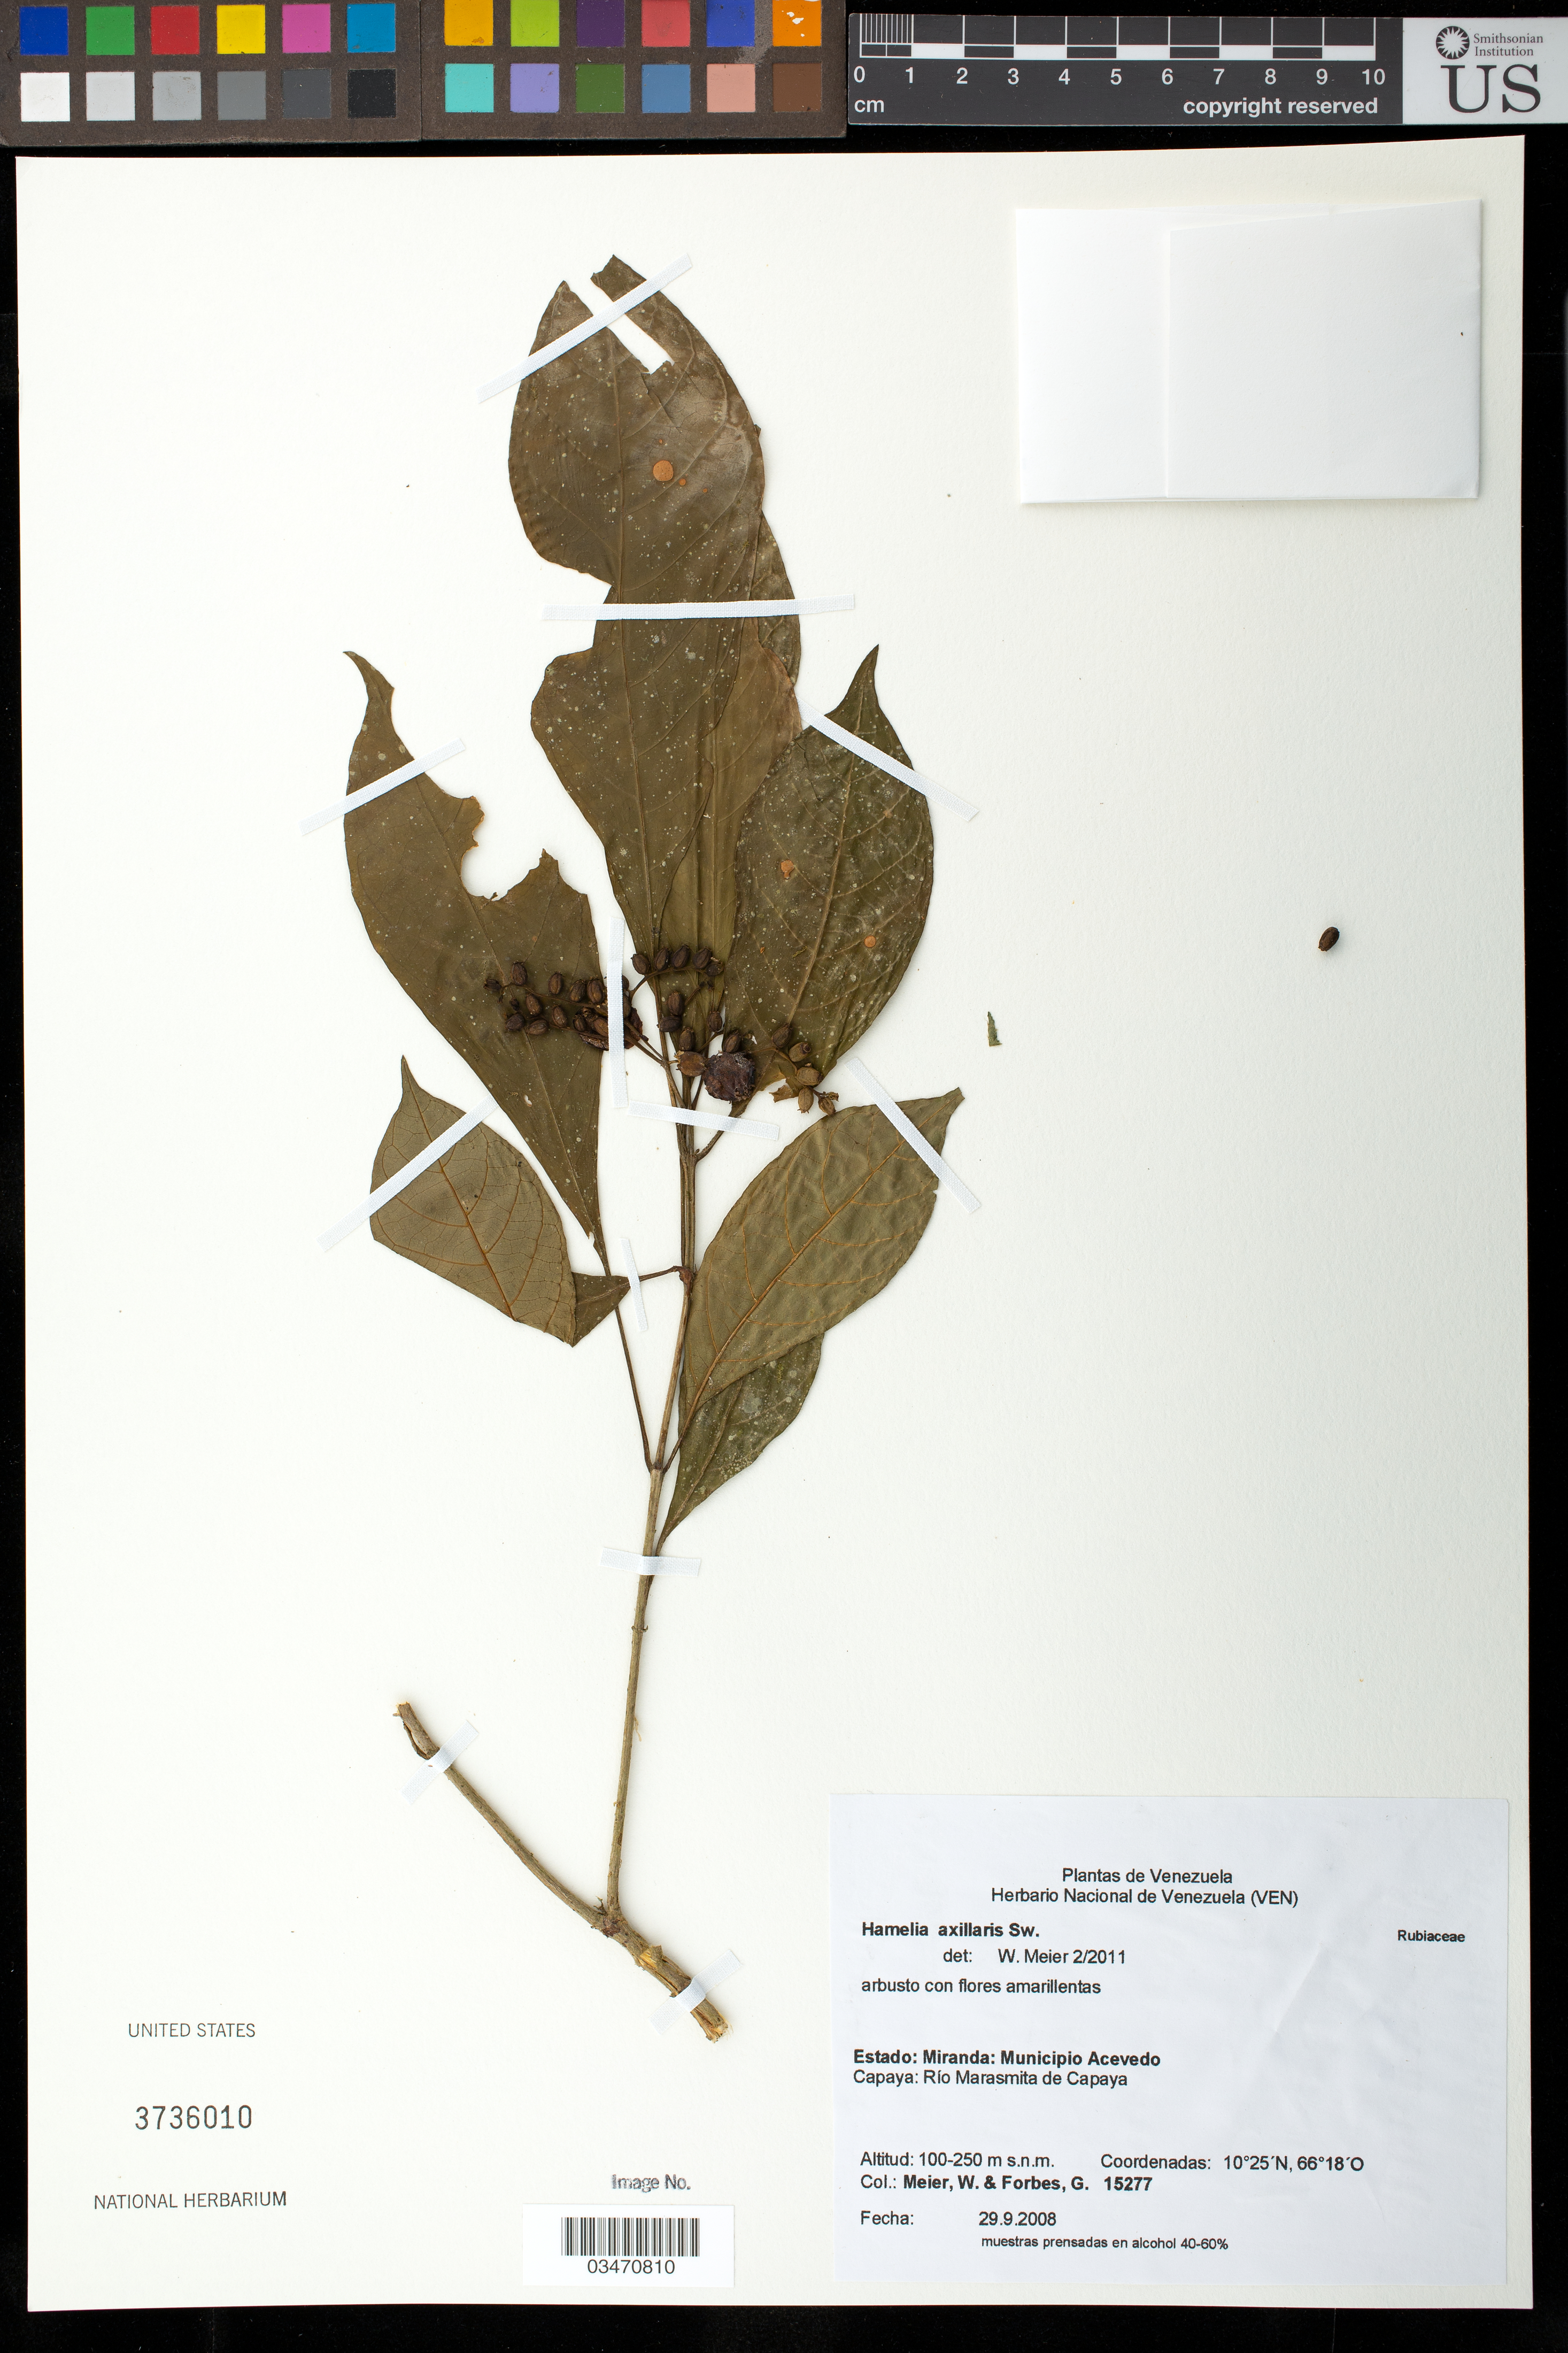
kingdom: Plantae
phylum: Tracheophyta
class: Magnoliopsida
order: Gentianales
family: Rubiaceae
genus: Hamelia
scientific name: Hamelia axillaris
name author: Sw.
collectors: W. Meier & G. Forbes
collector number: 15277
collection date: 2008-09-29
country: Venezuela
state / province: Miranda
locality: Municipio Acevedo. Capaya: Río Marasmita de Capaya.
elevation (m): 100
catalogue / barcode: US 3736010